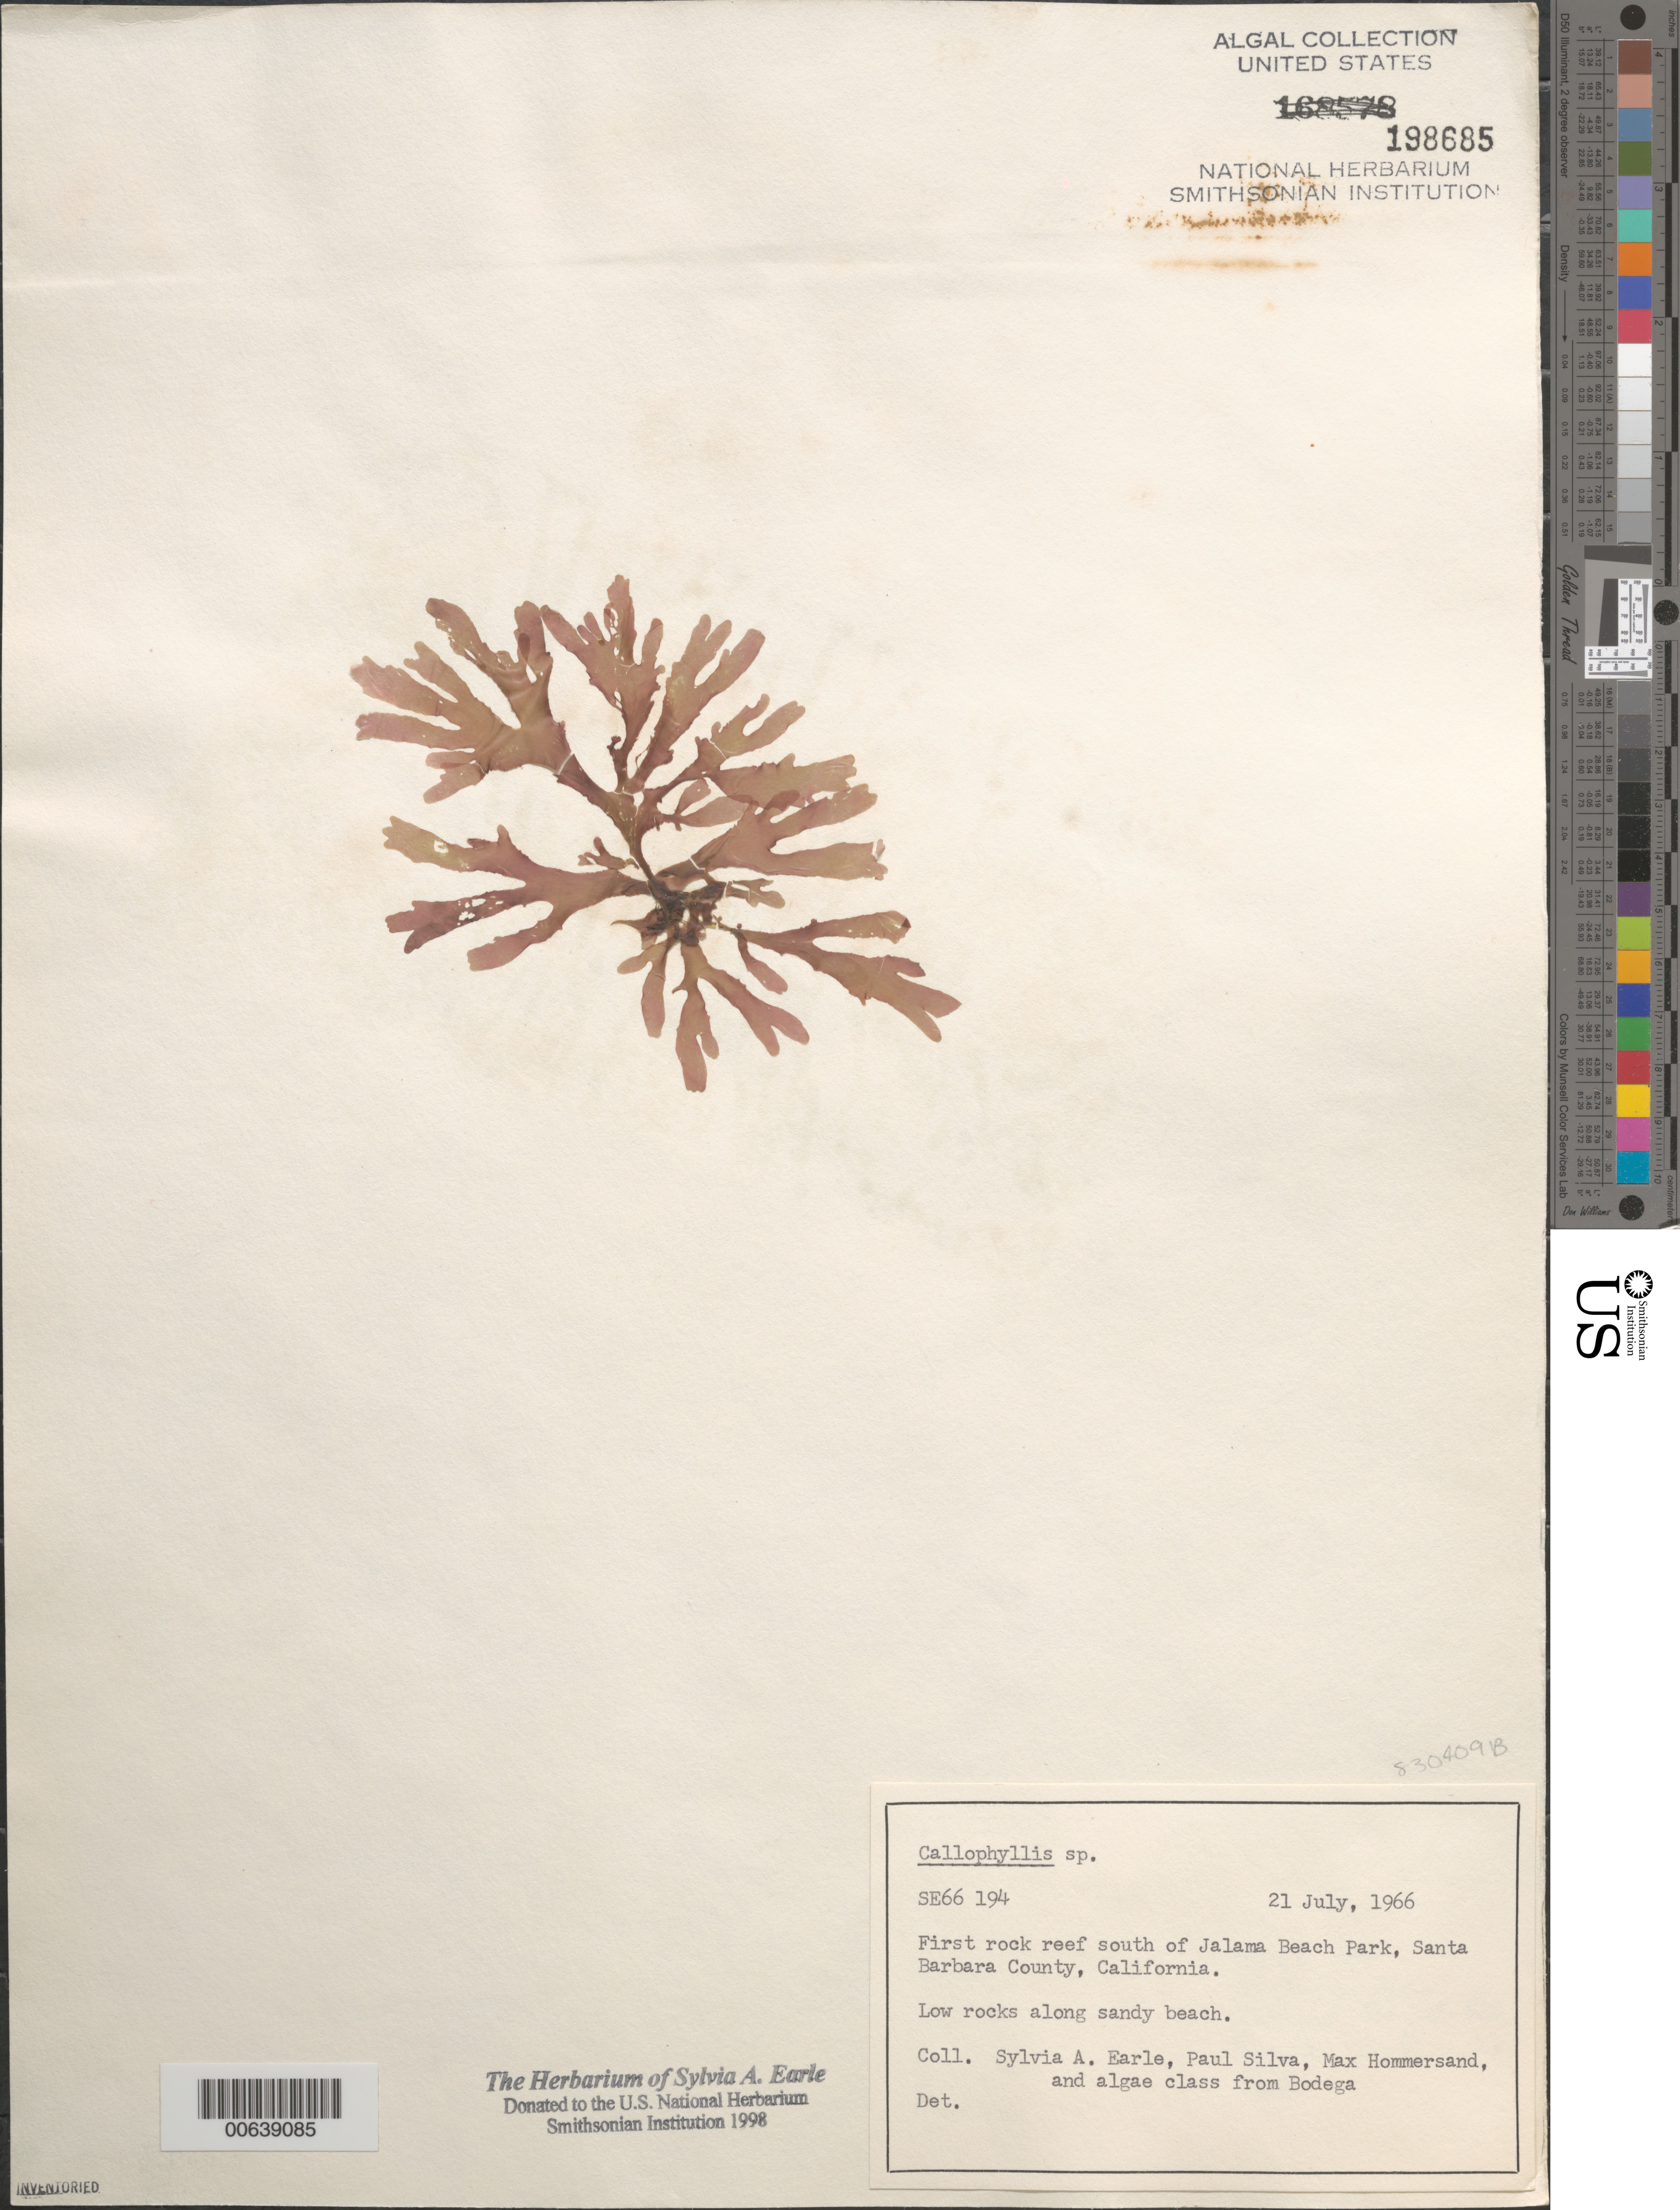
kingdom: Plantae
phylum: Rhodophyta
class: Florideophyceae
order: Gigartinales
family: Kallymeniaceae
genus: Callophyllis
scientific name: Callophyllis sp.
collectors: S. A. Earle, P. C. Silva, M. H. Hommersand & Bodega Algae Class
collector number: Se 66194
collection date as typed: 21 Jul 1966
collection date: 1966-07-21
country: United States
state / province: California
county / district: Santa Barbara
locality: Reef south of Jalama Beach Park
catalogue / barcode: US 198685